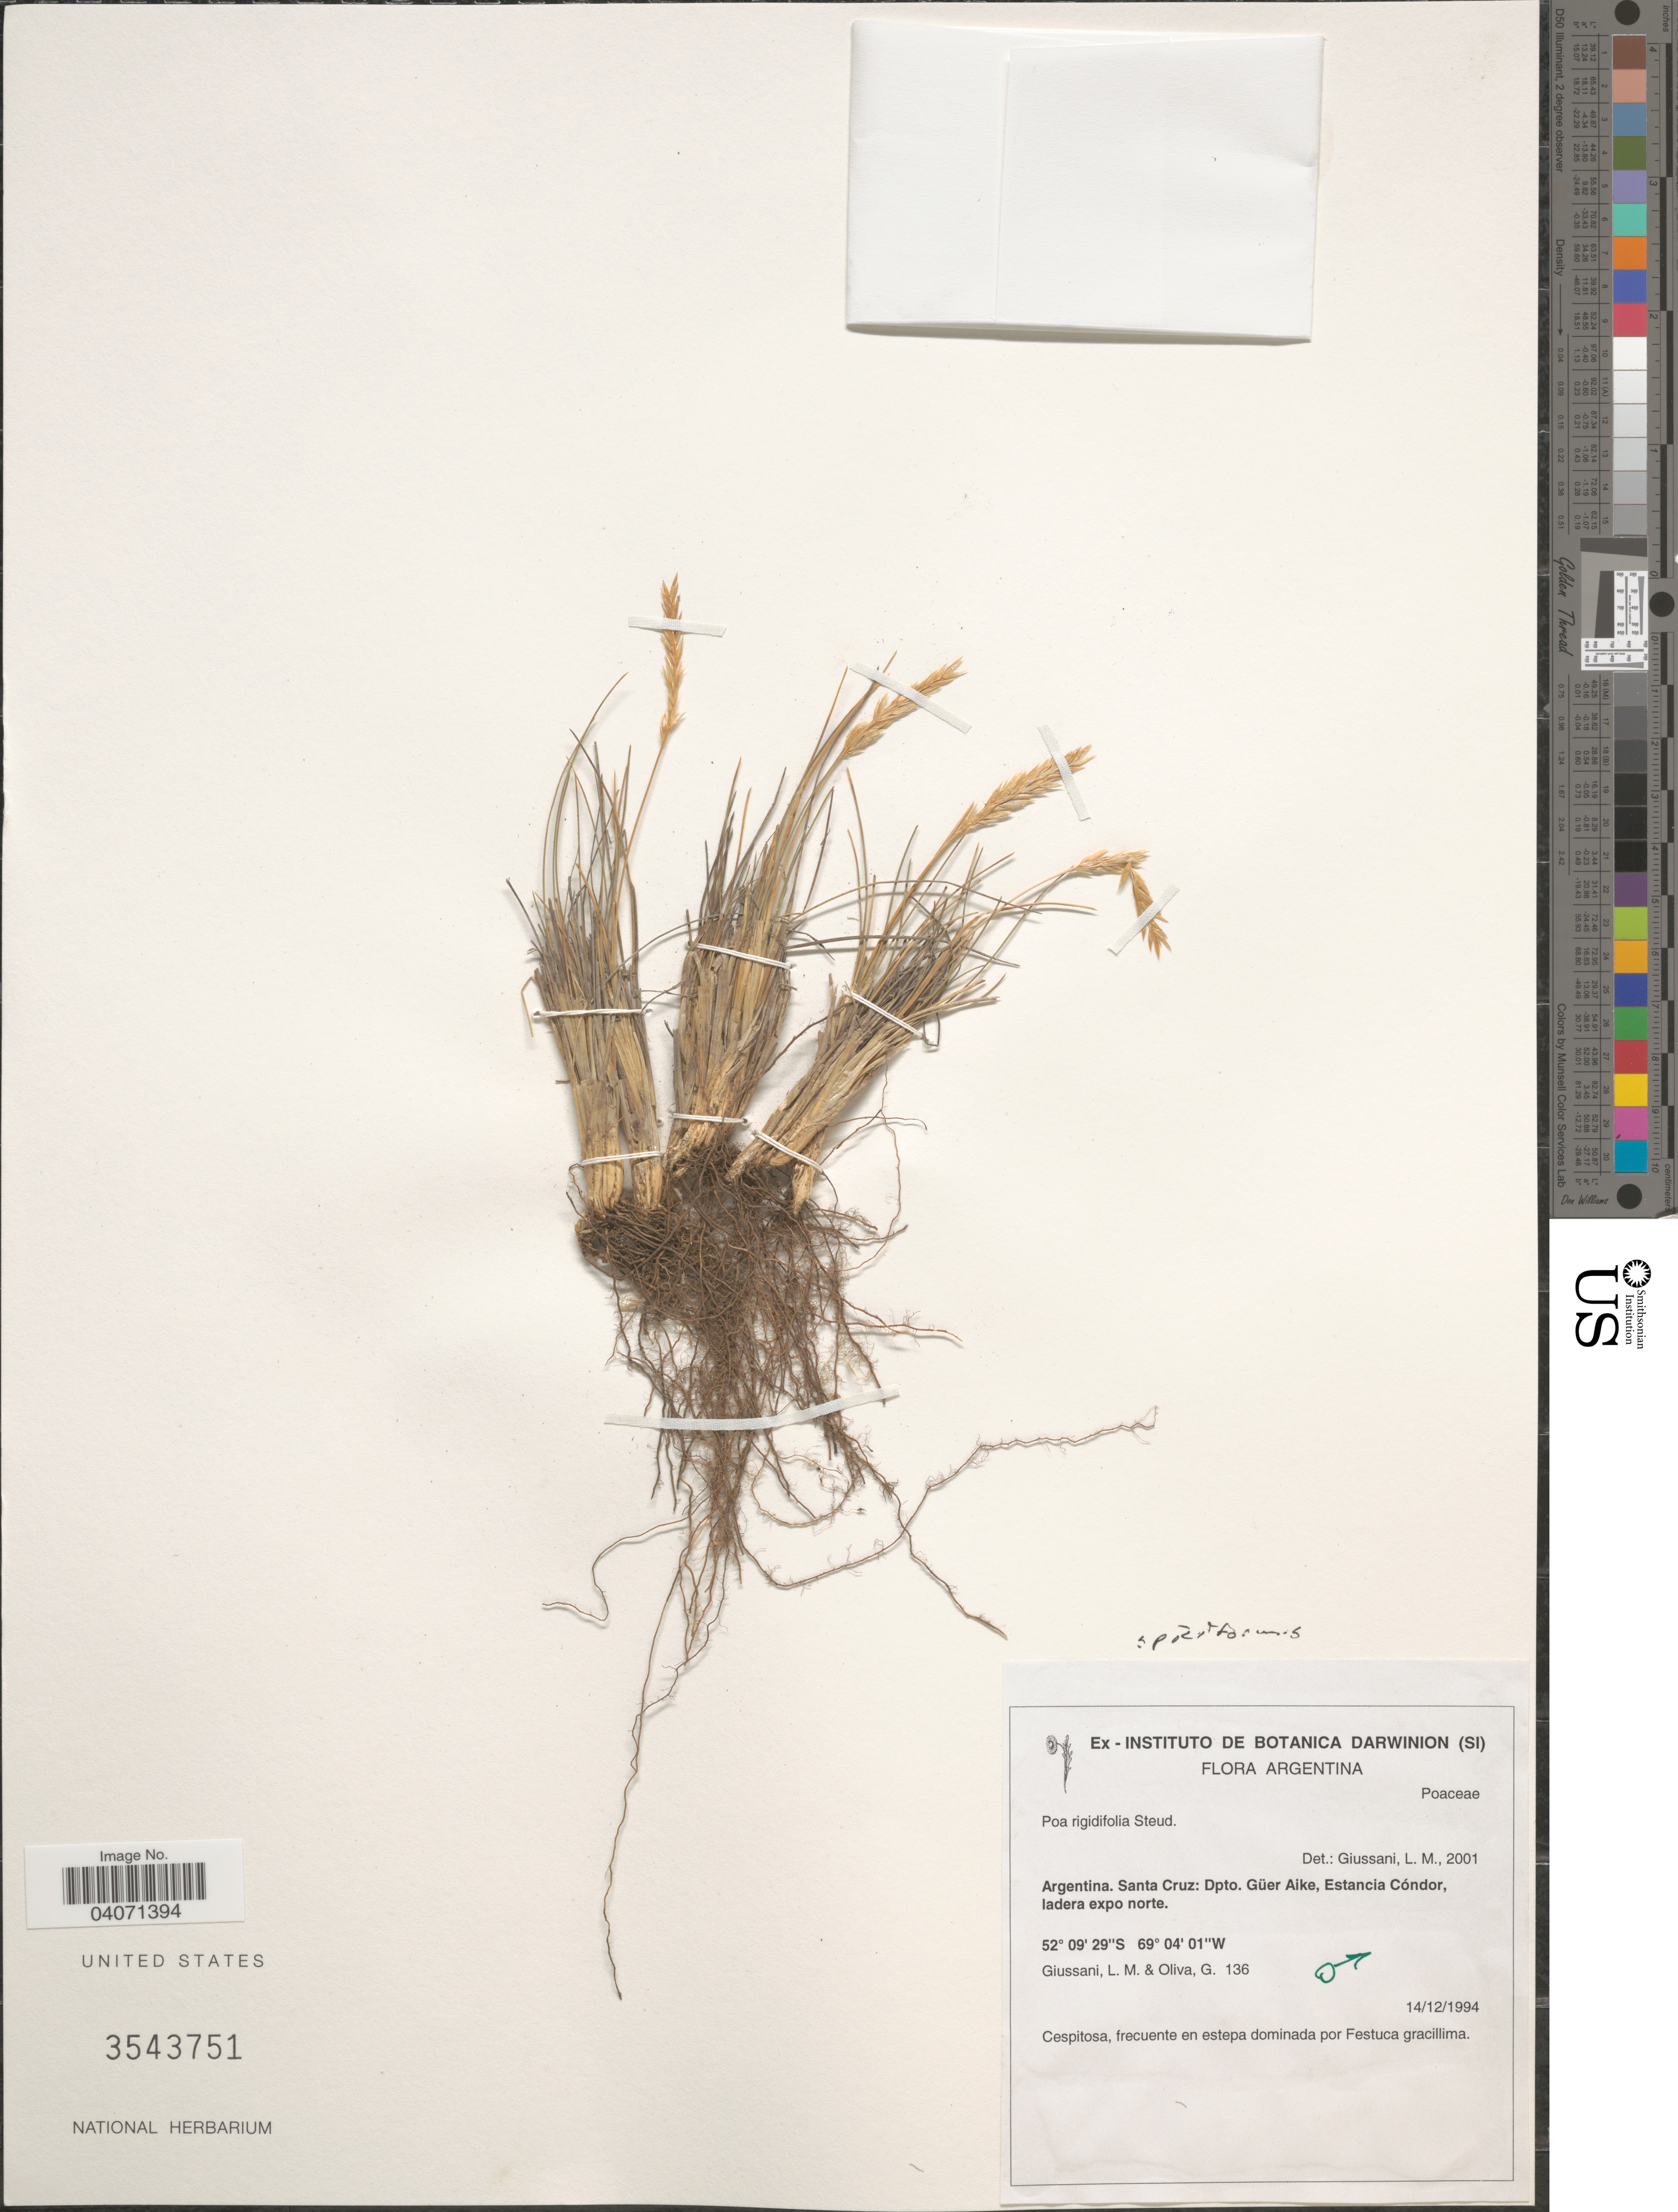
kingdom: Plantae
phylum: Tracheophyta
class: Liliopsida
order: Poales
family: Poaceae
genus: Poa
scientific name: Poa spiciformis var. spiciformis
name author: Steud.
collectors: L. Giussani & G. Oliva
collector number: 136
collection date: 1994-12-14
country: Argentina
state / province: Santa Cruz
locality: Dpto. Güer Aike, Estancia Cóndor, ladera expo norte.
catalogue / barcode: US 3543751